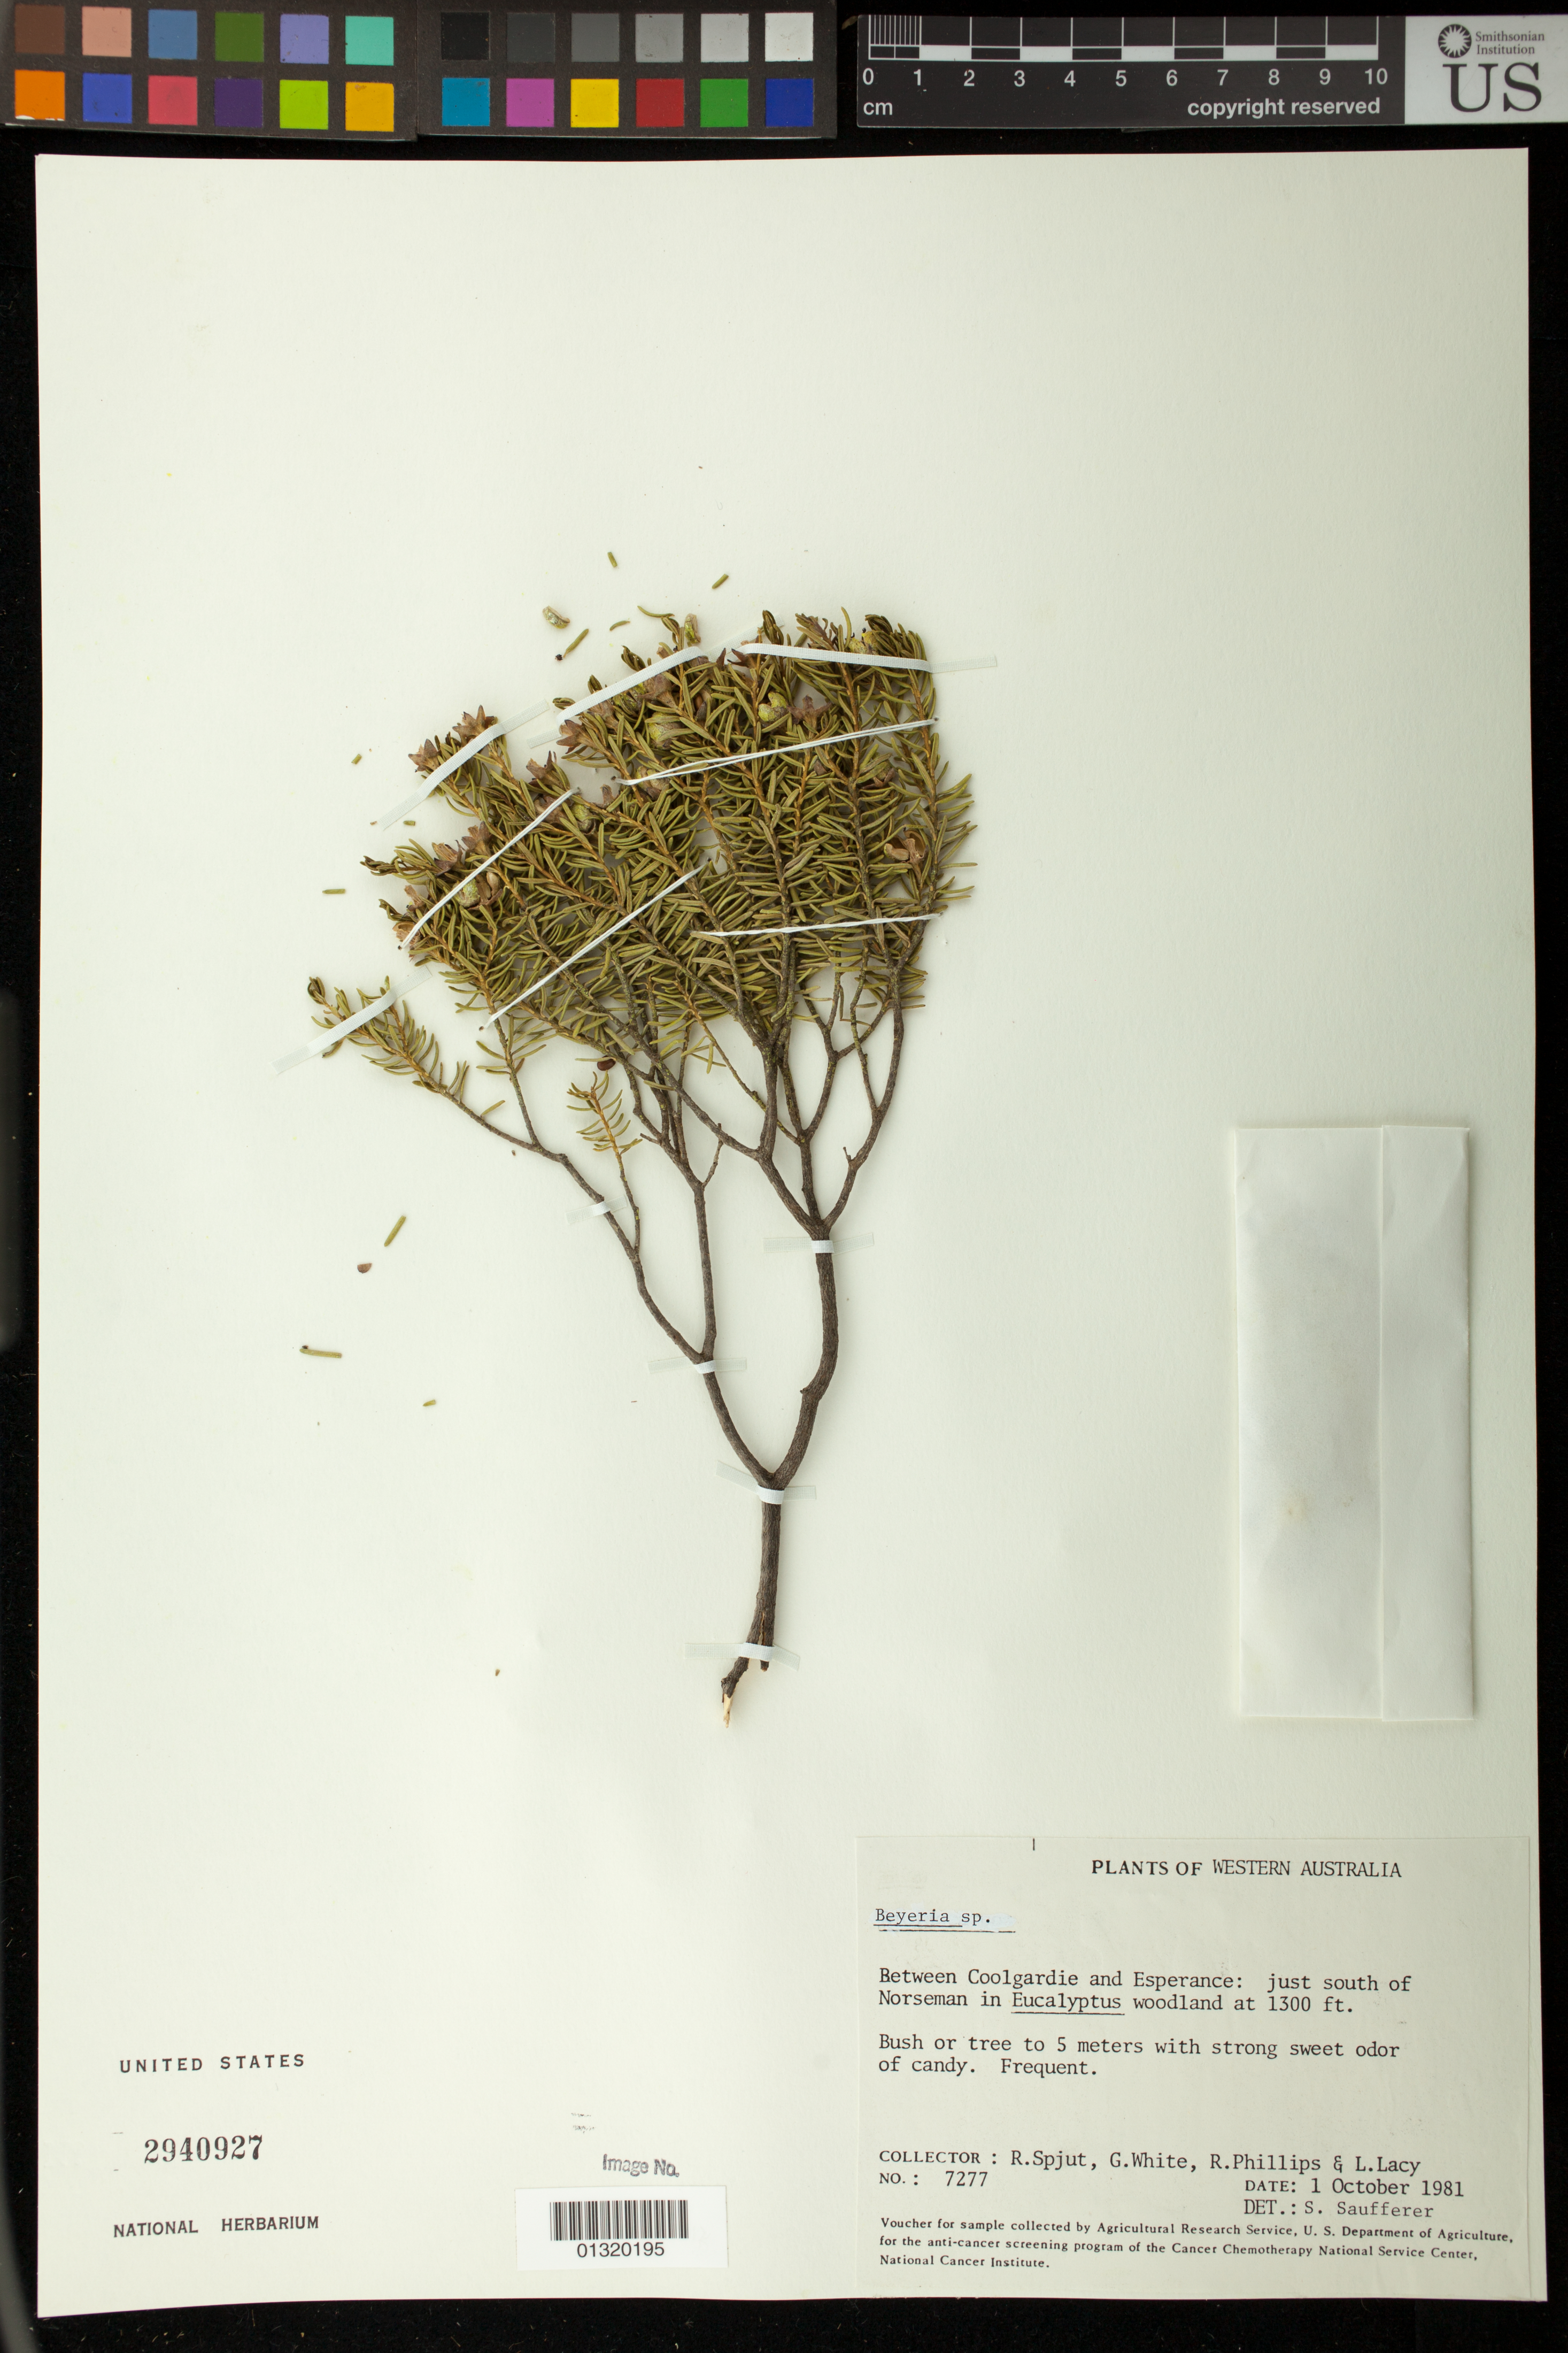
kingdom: Plantae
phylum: Tracheophyta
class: Magnoliopsida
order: Malpighiales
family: Euphorbiaceae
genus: Beyeria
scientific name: Beyeria sp.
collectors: R. Spjut, G. White, R. Phillips & L. Lacy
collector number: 7277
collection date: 1981-10-01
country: Australia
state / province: Western Australia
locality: Between Coolgardie and Esperance: just south of Norseman in Eucalyptus woodland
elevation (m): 396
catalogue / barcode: US 2940927